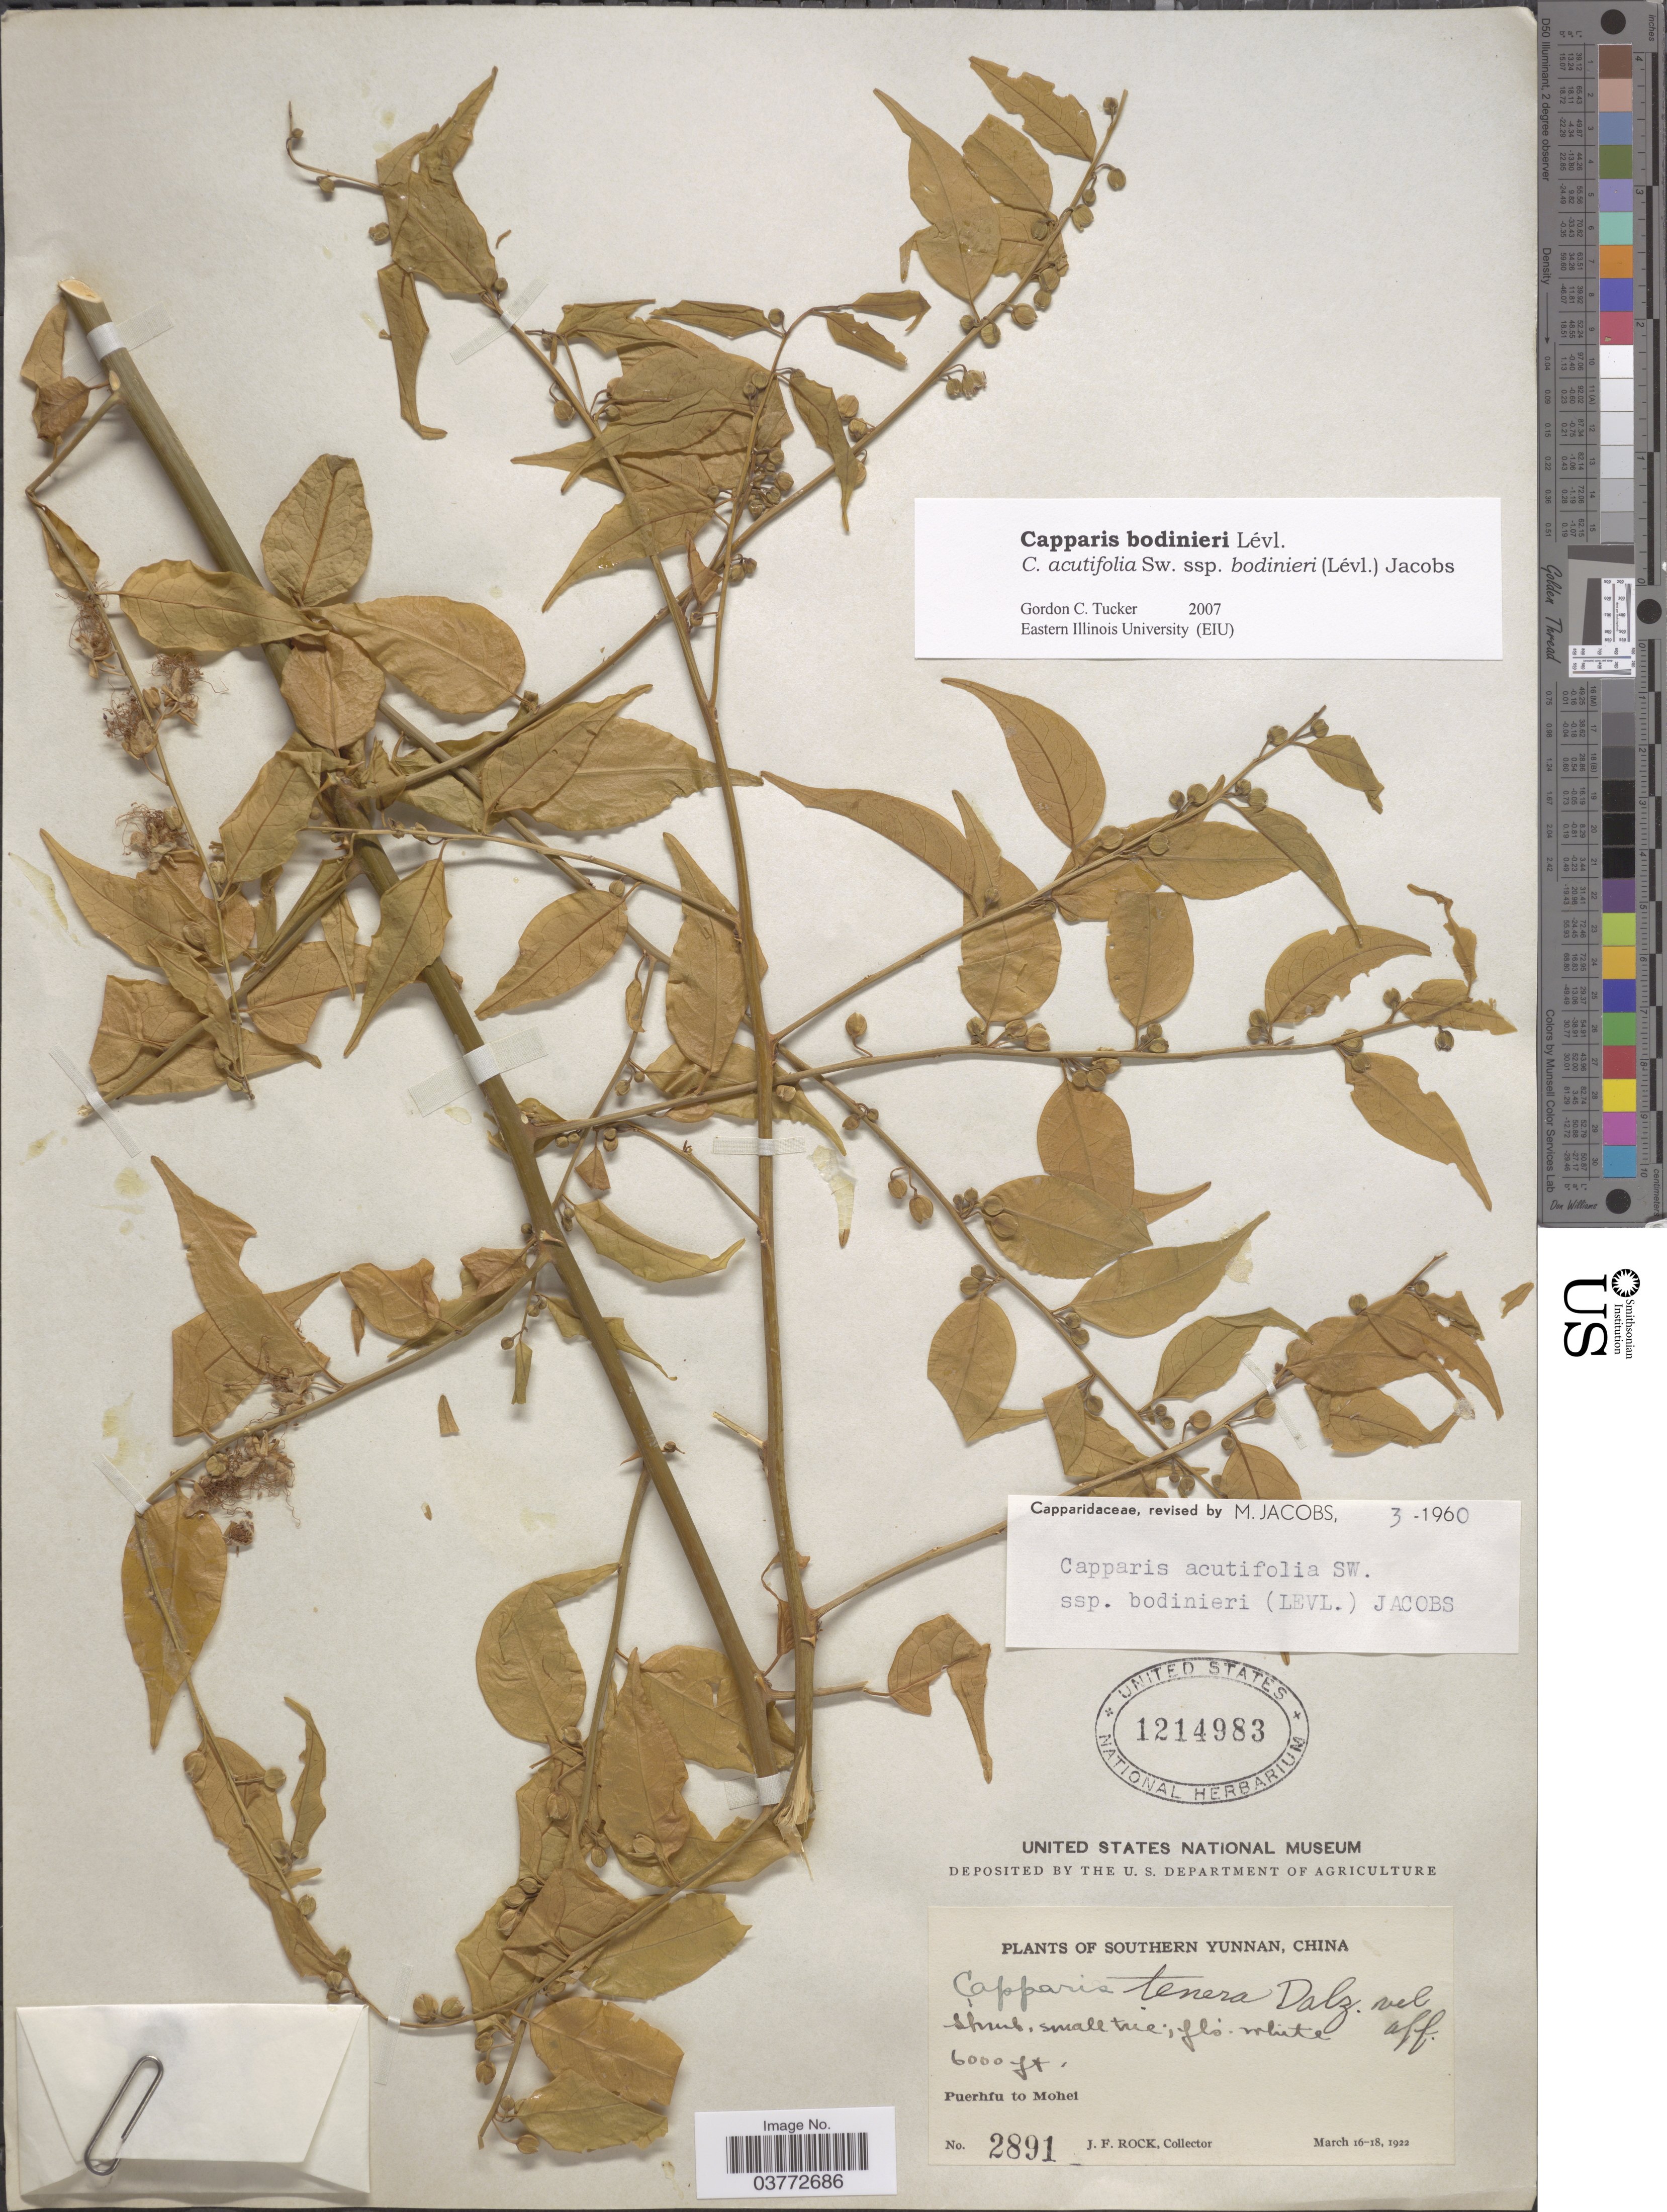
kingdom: Plantae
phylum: Tracheophyta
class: Magnoliopsida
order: Brassicales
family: Capparaceae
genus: Capparis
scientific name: Capparis bodinieri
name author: H. Lév.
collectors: J. Rock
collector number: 2891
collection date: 1922-03-16/1922-03-18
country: China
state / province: Yunnan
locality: Southern Yunnan. Puerhfu to Mohei.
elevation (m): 1829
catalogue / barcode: US 1214983